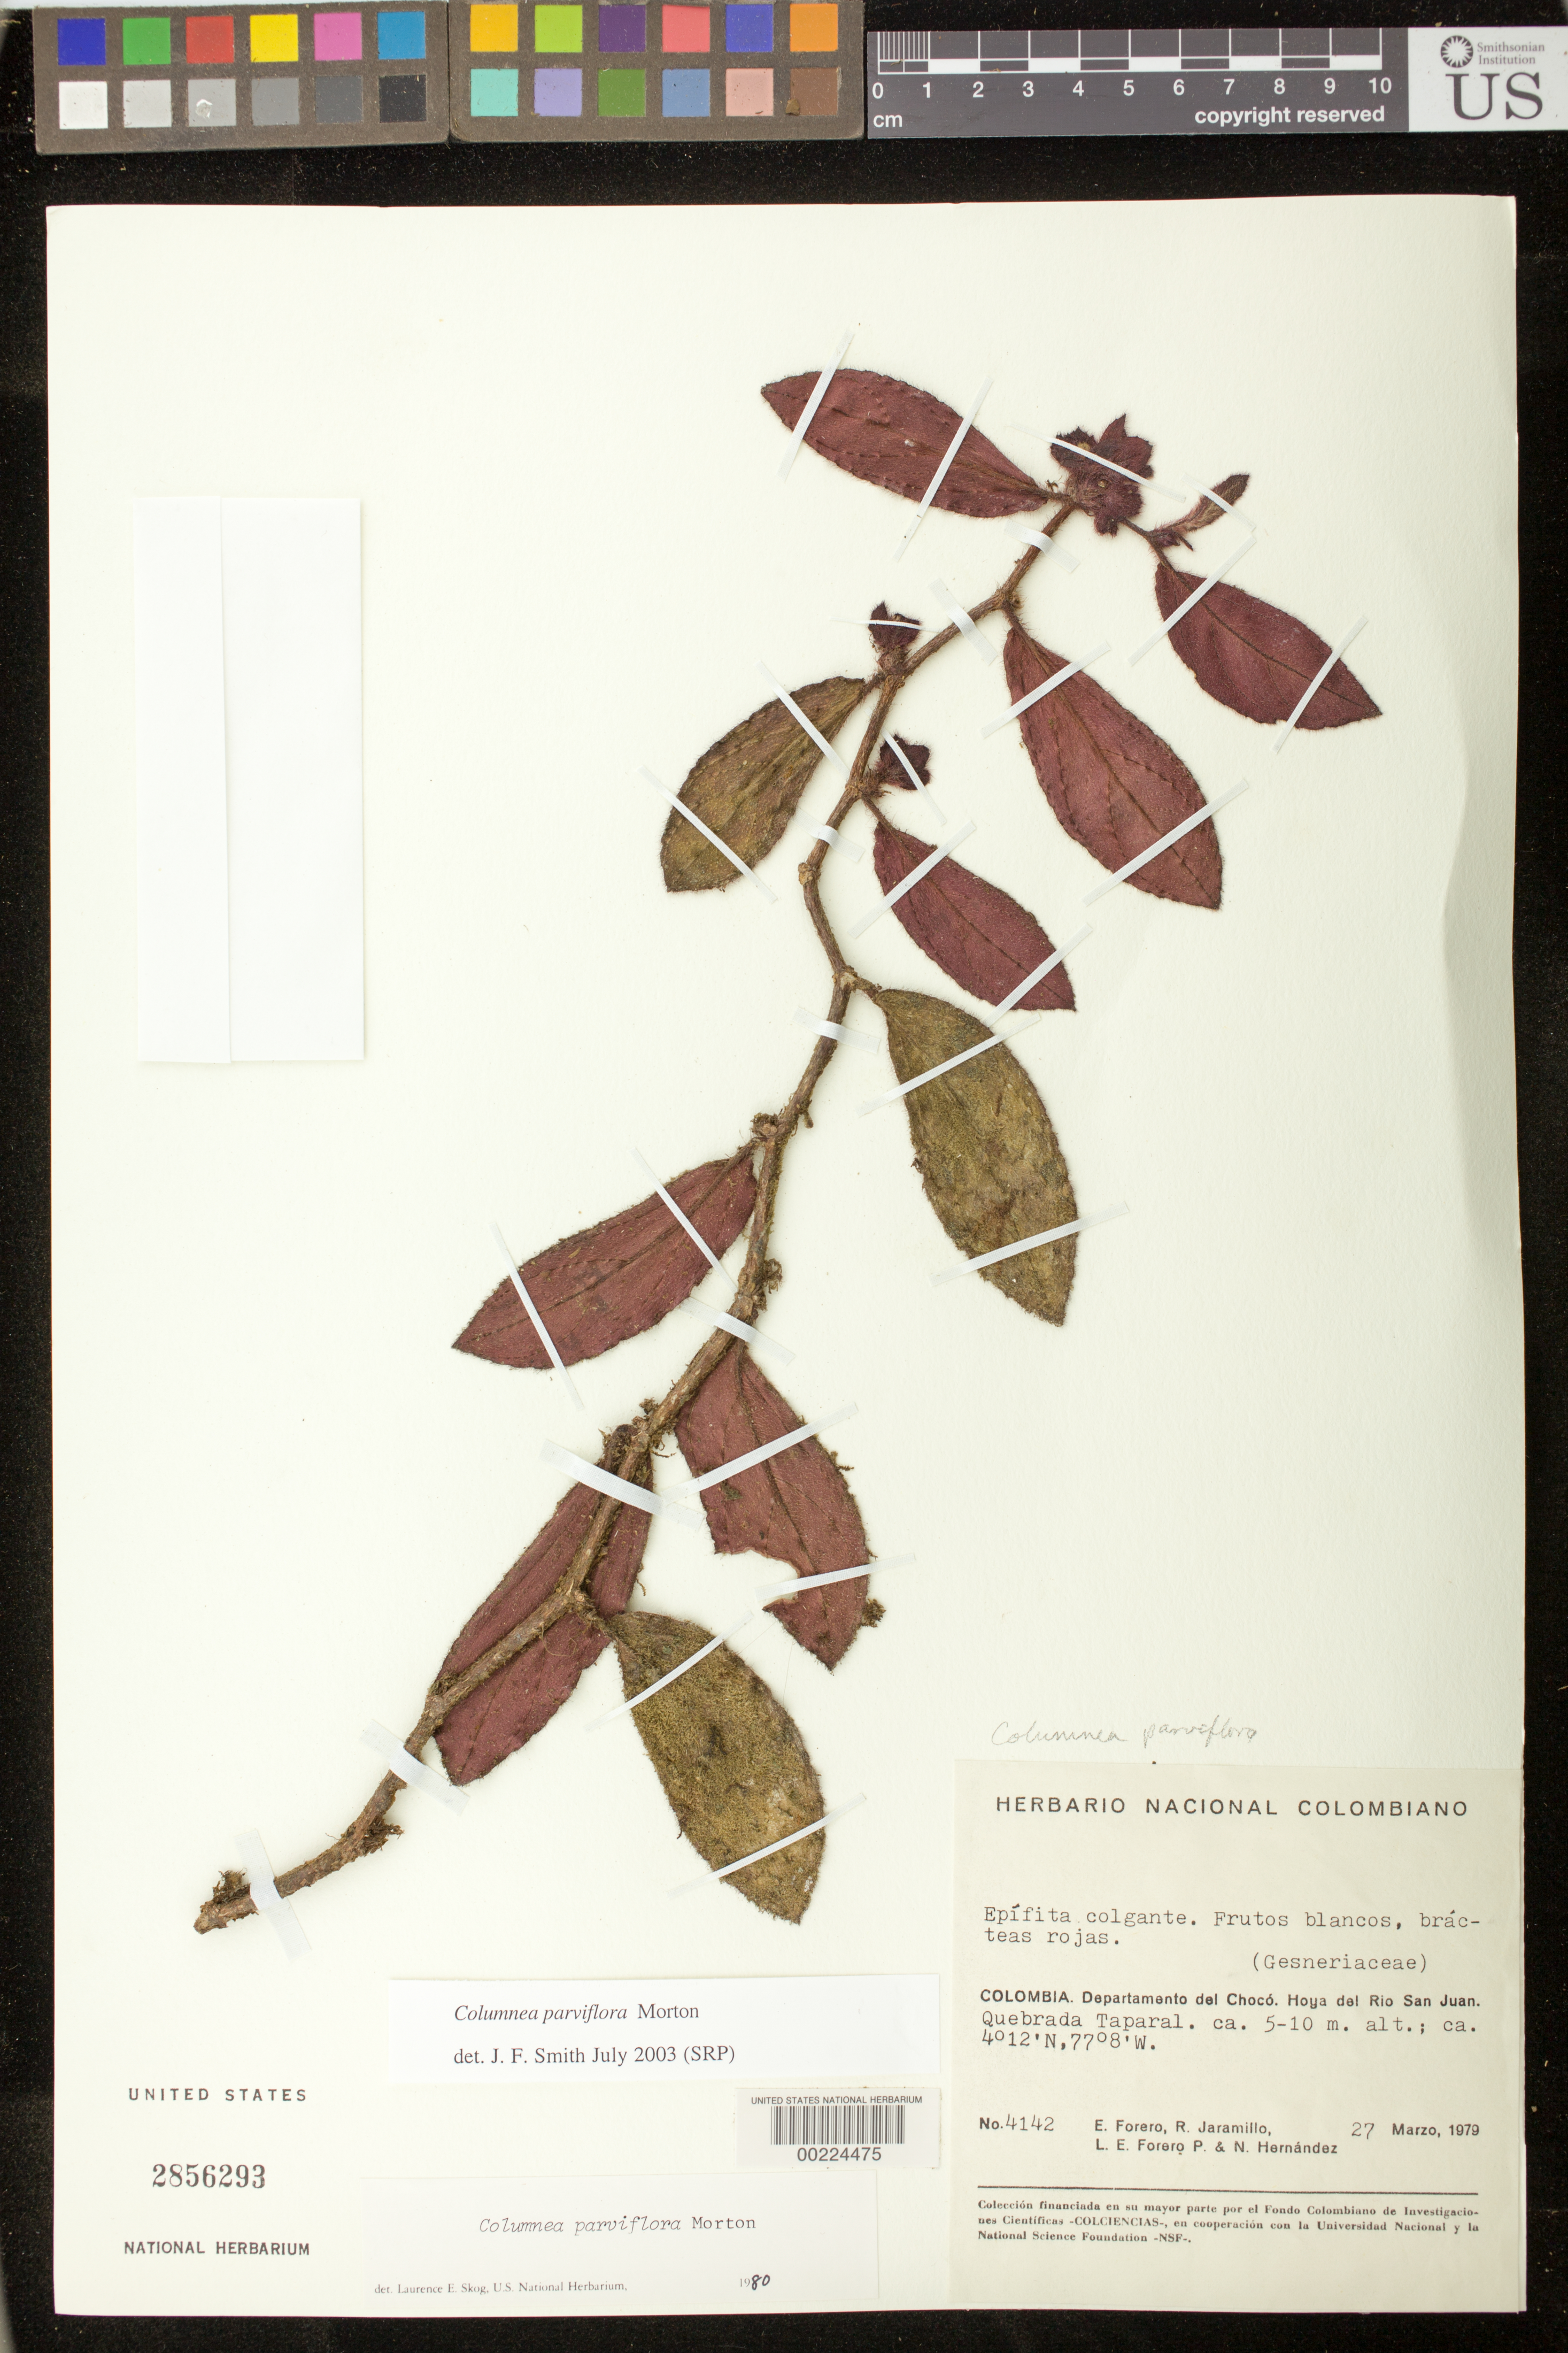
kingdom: Plantae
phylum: Tracheophyta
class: Magnoliopsida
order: Lamiales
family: Gesneriaceae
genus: Columnea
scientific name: Columnea herthae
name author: Mansf.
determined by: Clark, J. L.; Skog, Laurence E.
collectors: E. Forero, R. Jaramillo M., L. E. Forero & N. Hernandez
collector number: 4142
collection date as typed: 27 Mar 1979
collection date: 1979-03-27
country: Colombia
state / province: Chocó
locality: Valley of Rio San Juan, Quebrada Taparal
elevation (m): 5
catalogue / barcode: US 2856293